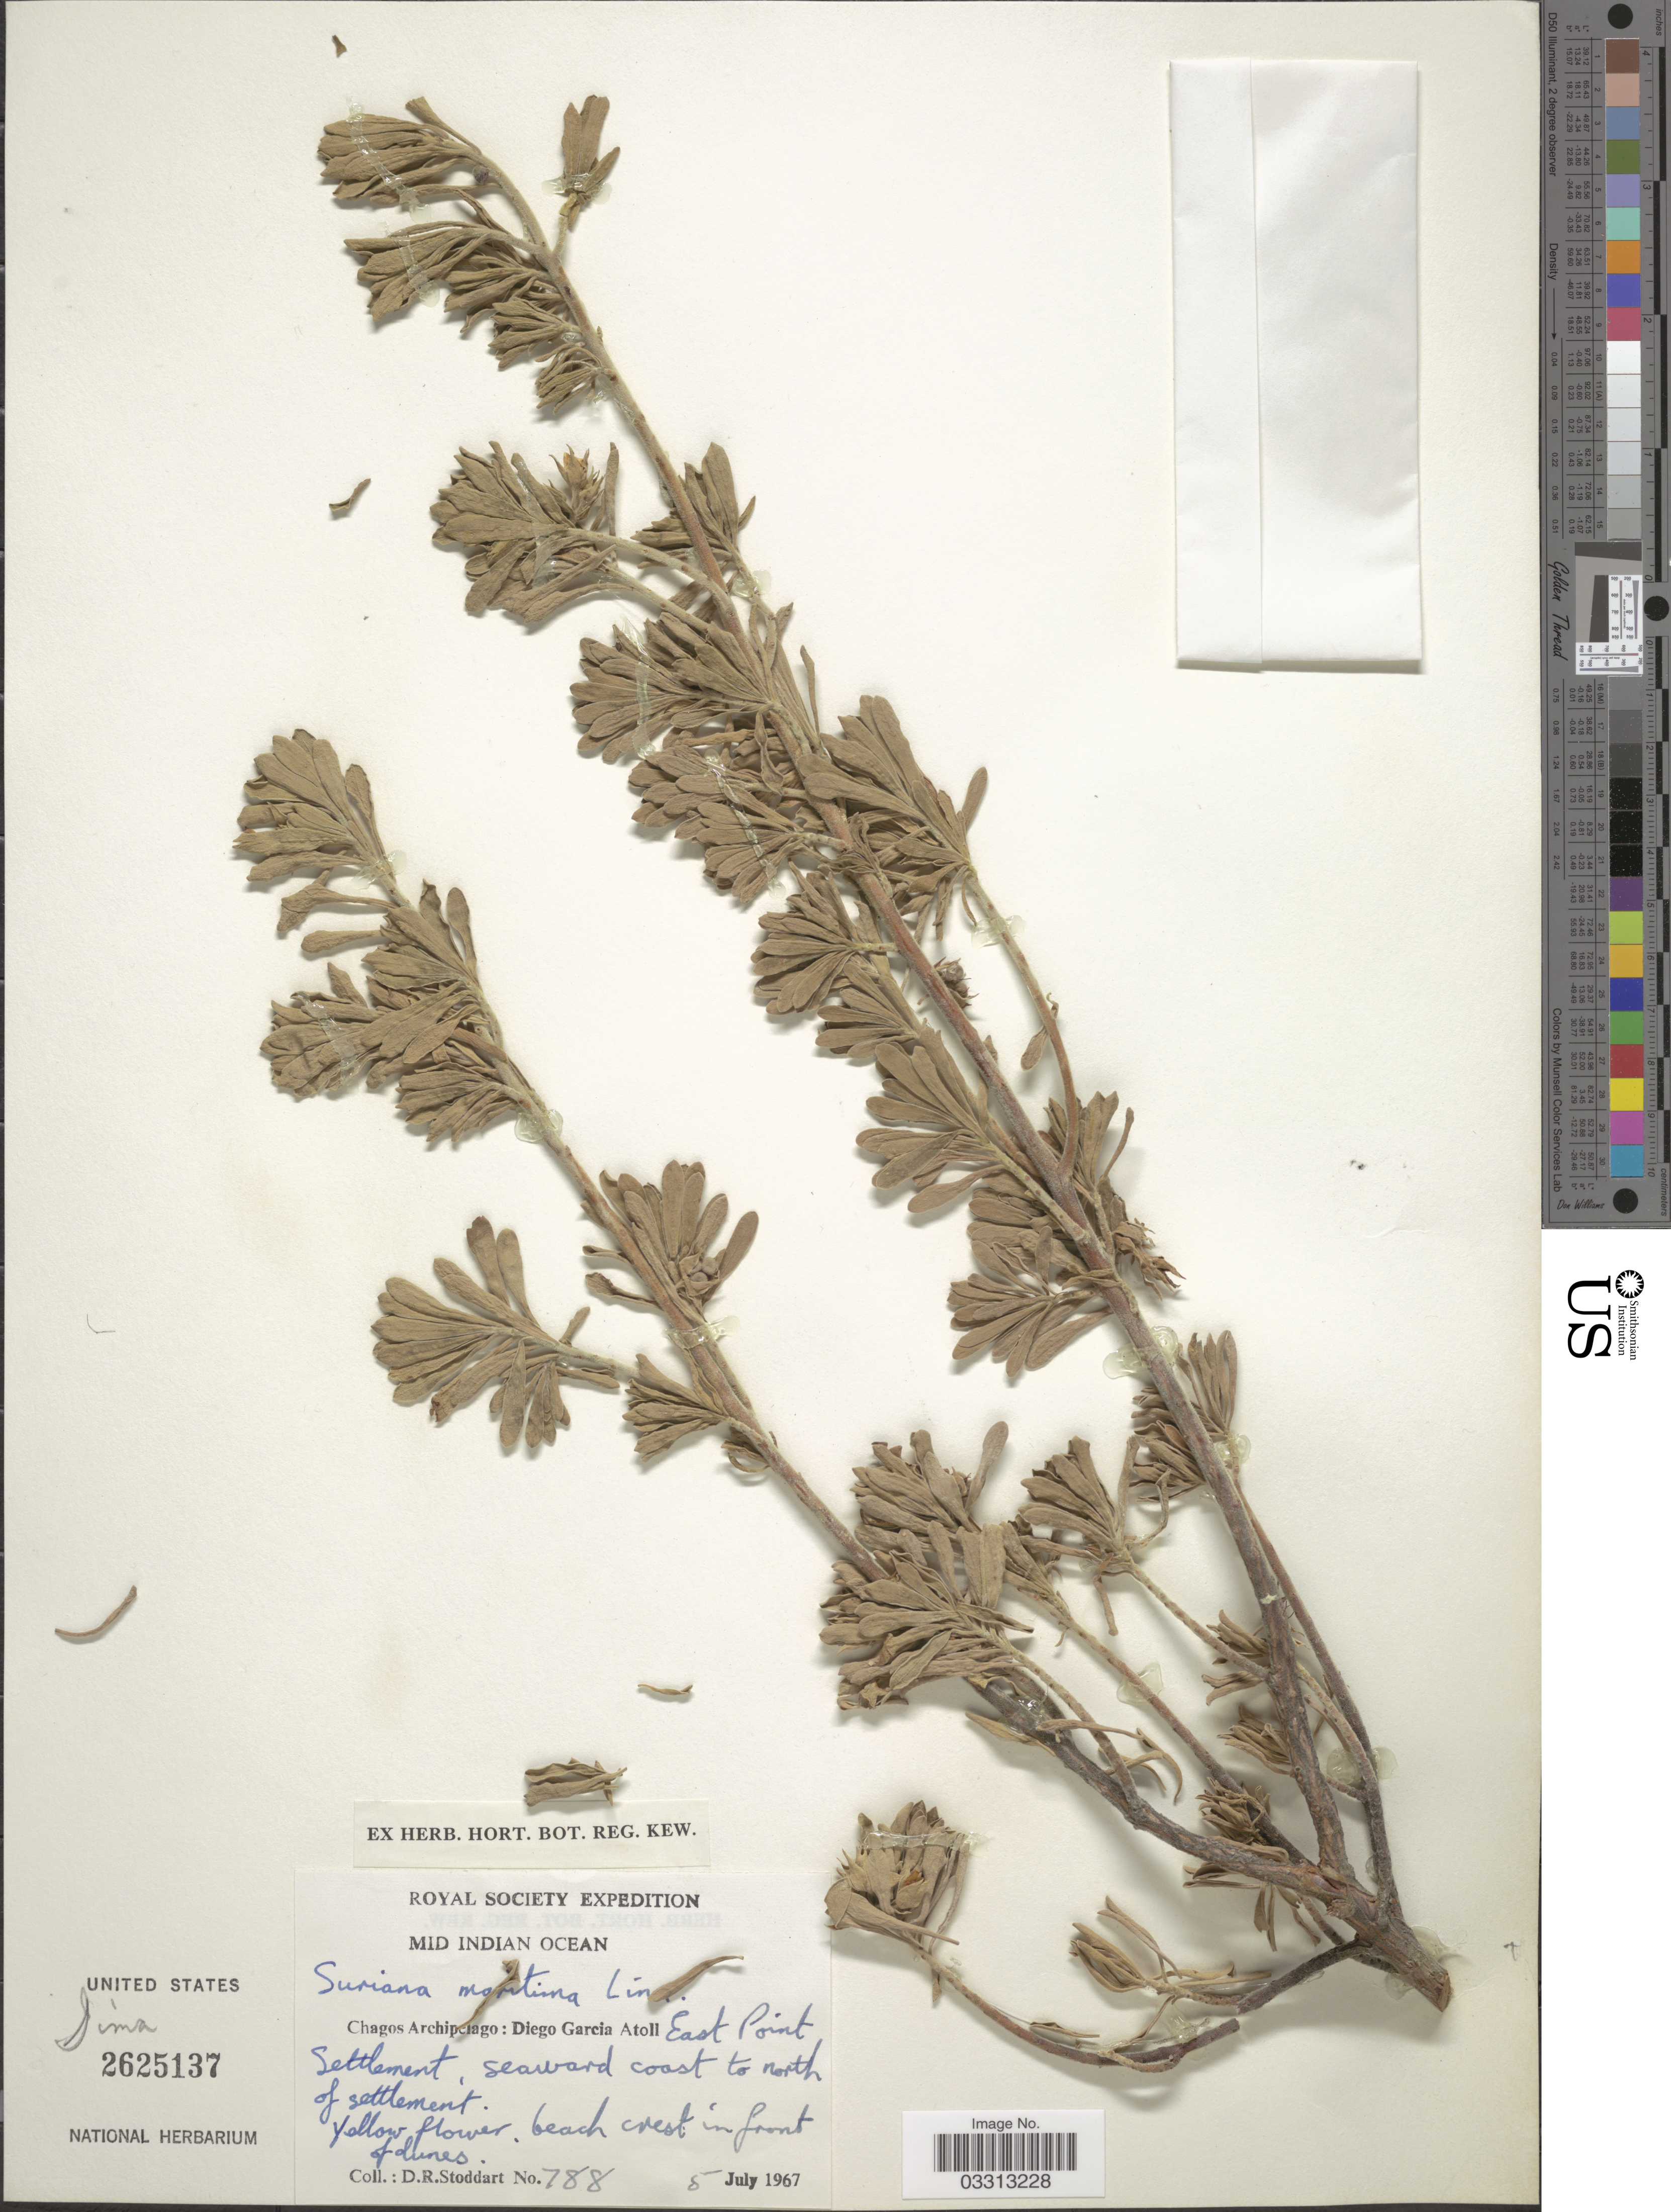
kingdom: Plantae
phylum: Tracheophyta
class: Magnoliopsida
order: Fabales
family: Surianaceae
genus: Suriana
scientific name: Suriana maritima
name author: L.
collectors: D. R. Stoddart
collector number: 788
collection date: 1967-07-05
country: British Indian Ocean Territory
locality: Mid Indian Ocean. Chagos Archipelago: Diego Garcia Atoll. East Point Settlement, seaward coast to north of settlement.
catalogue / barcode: US 2625137